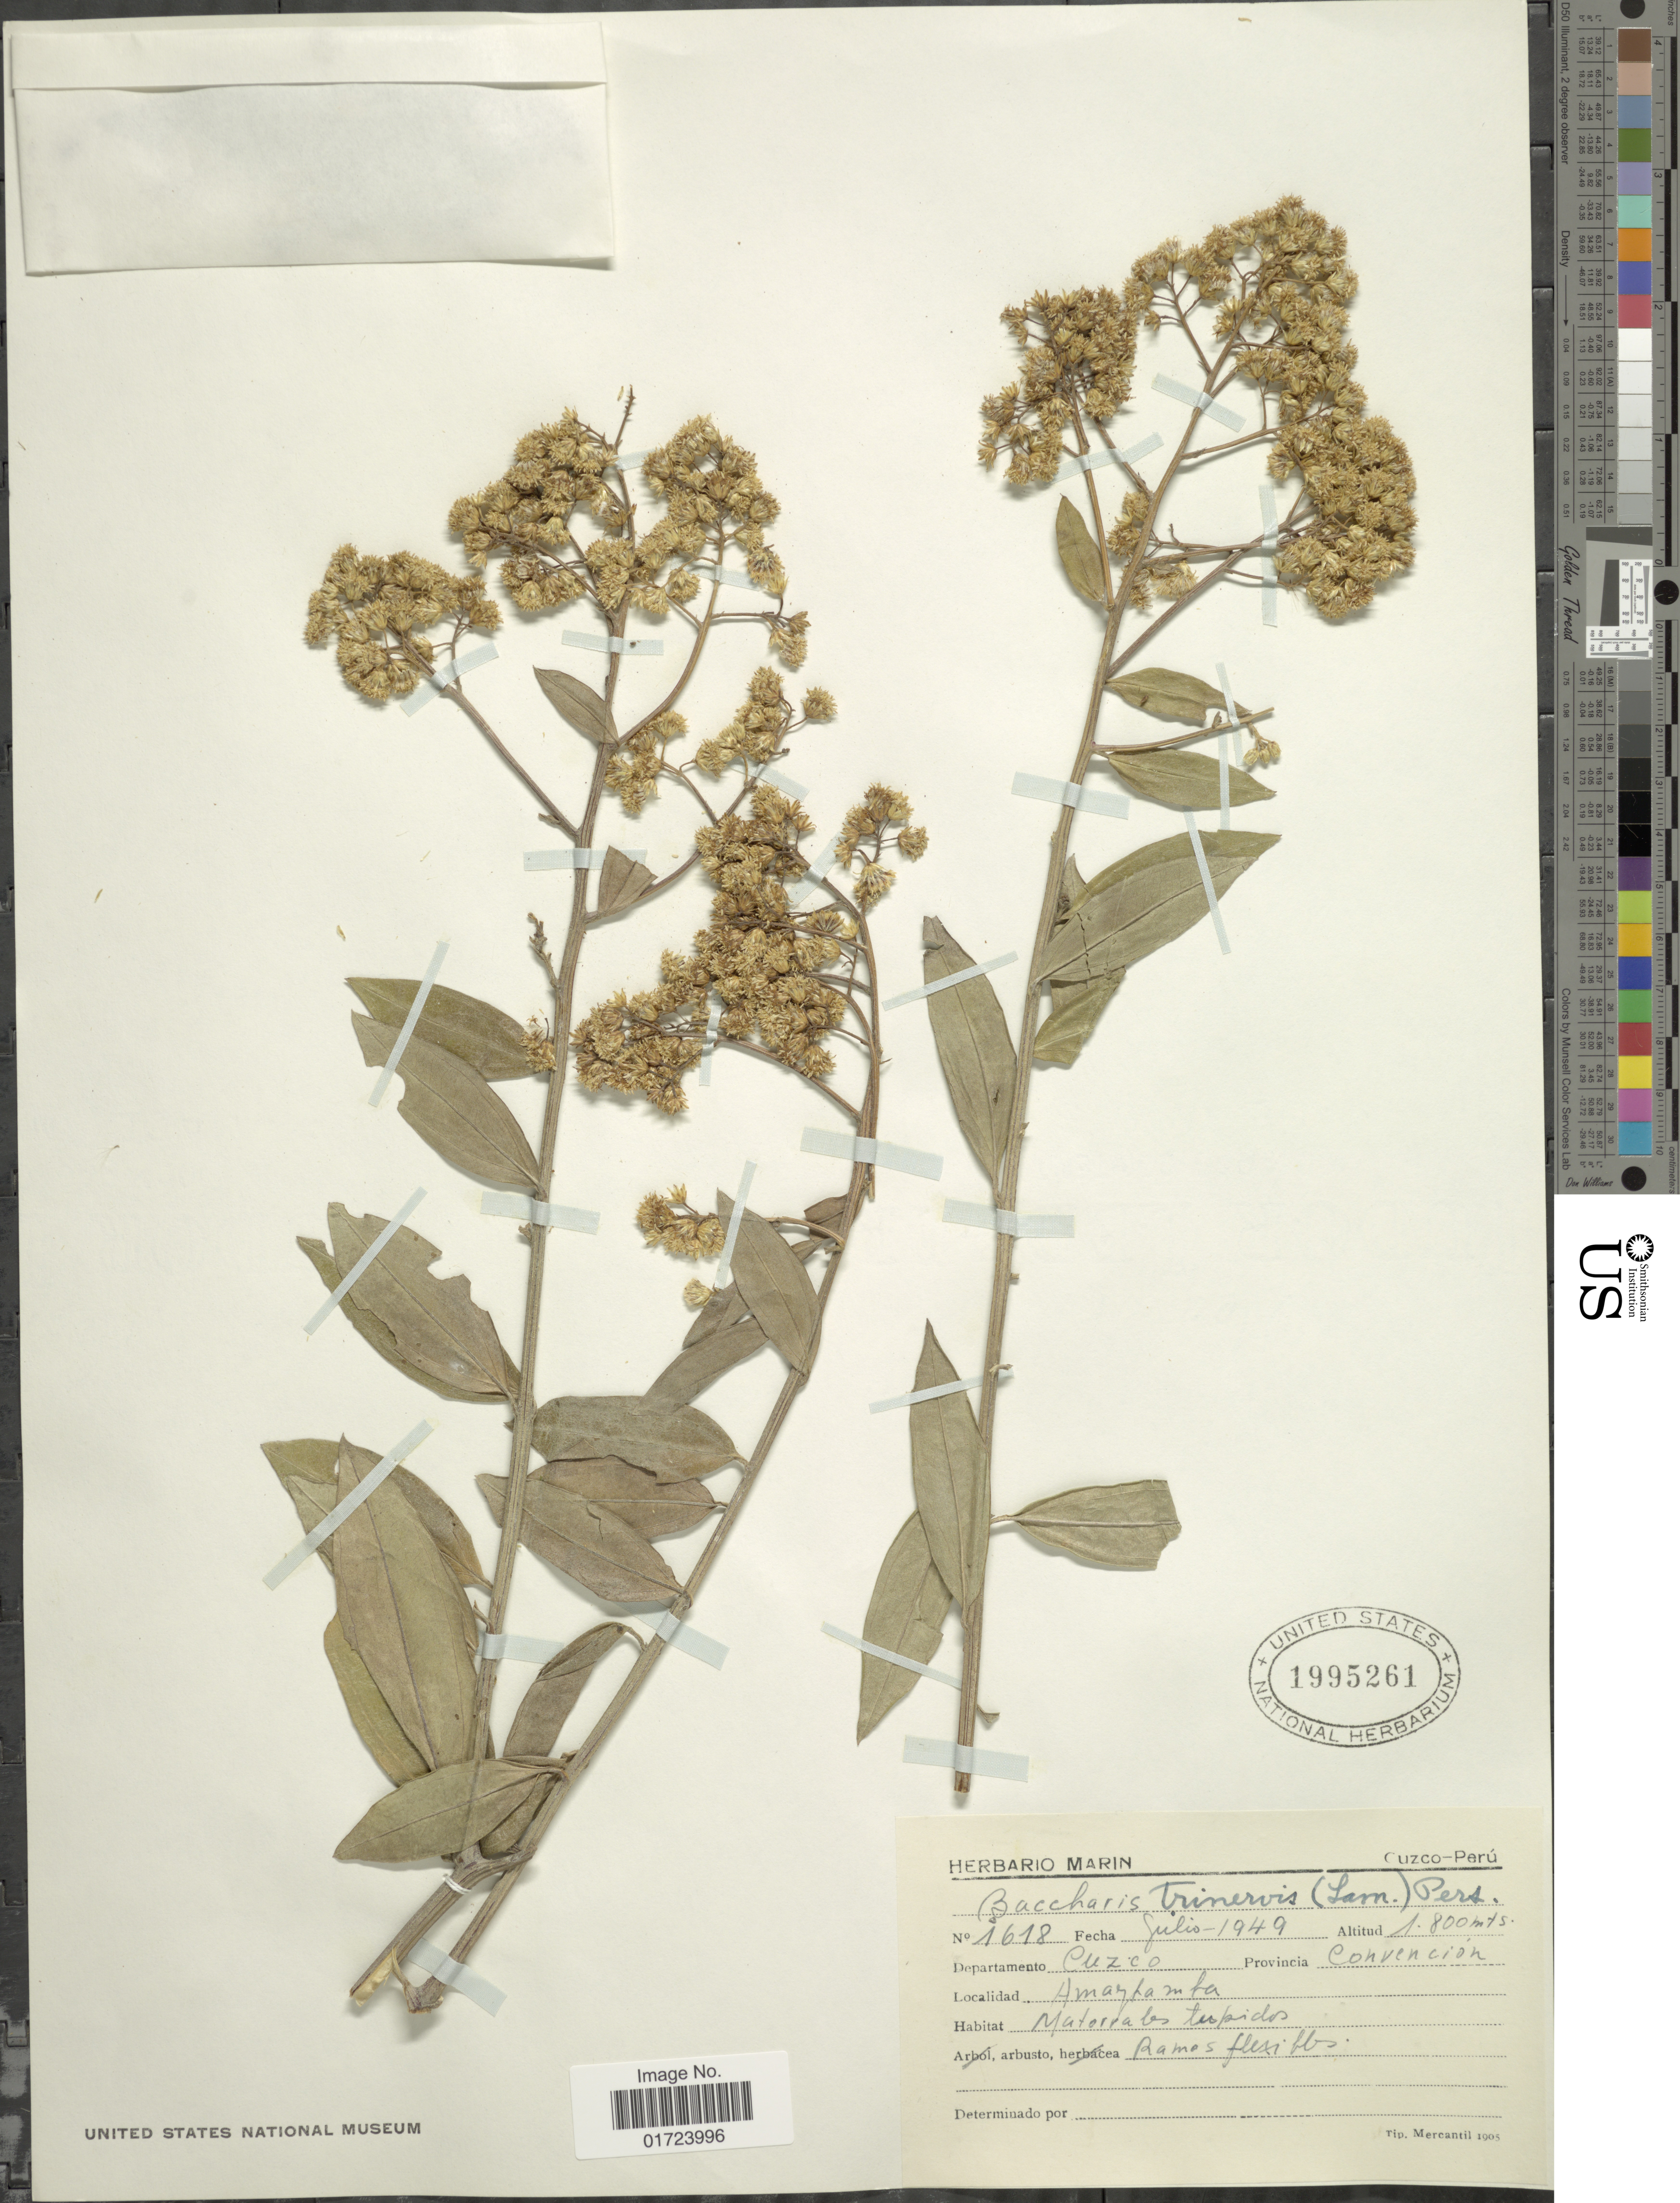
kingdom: Plantae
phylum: Tracheophyta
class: Magnoliopsida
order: Asterales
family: Asteraceae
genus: Baccharis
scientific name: Baccharis trinervis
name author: (Lam.) Pers.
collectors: ex herb. Marin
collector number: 1618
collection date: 1949-07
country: Peru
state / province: Cusco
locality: Departamento Cuzco, Provincia Concencion,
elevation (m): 1800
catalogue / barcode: US 1995261